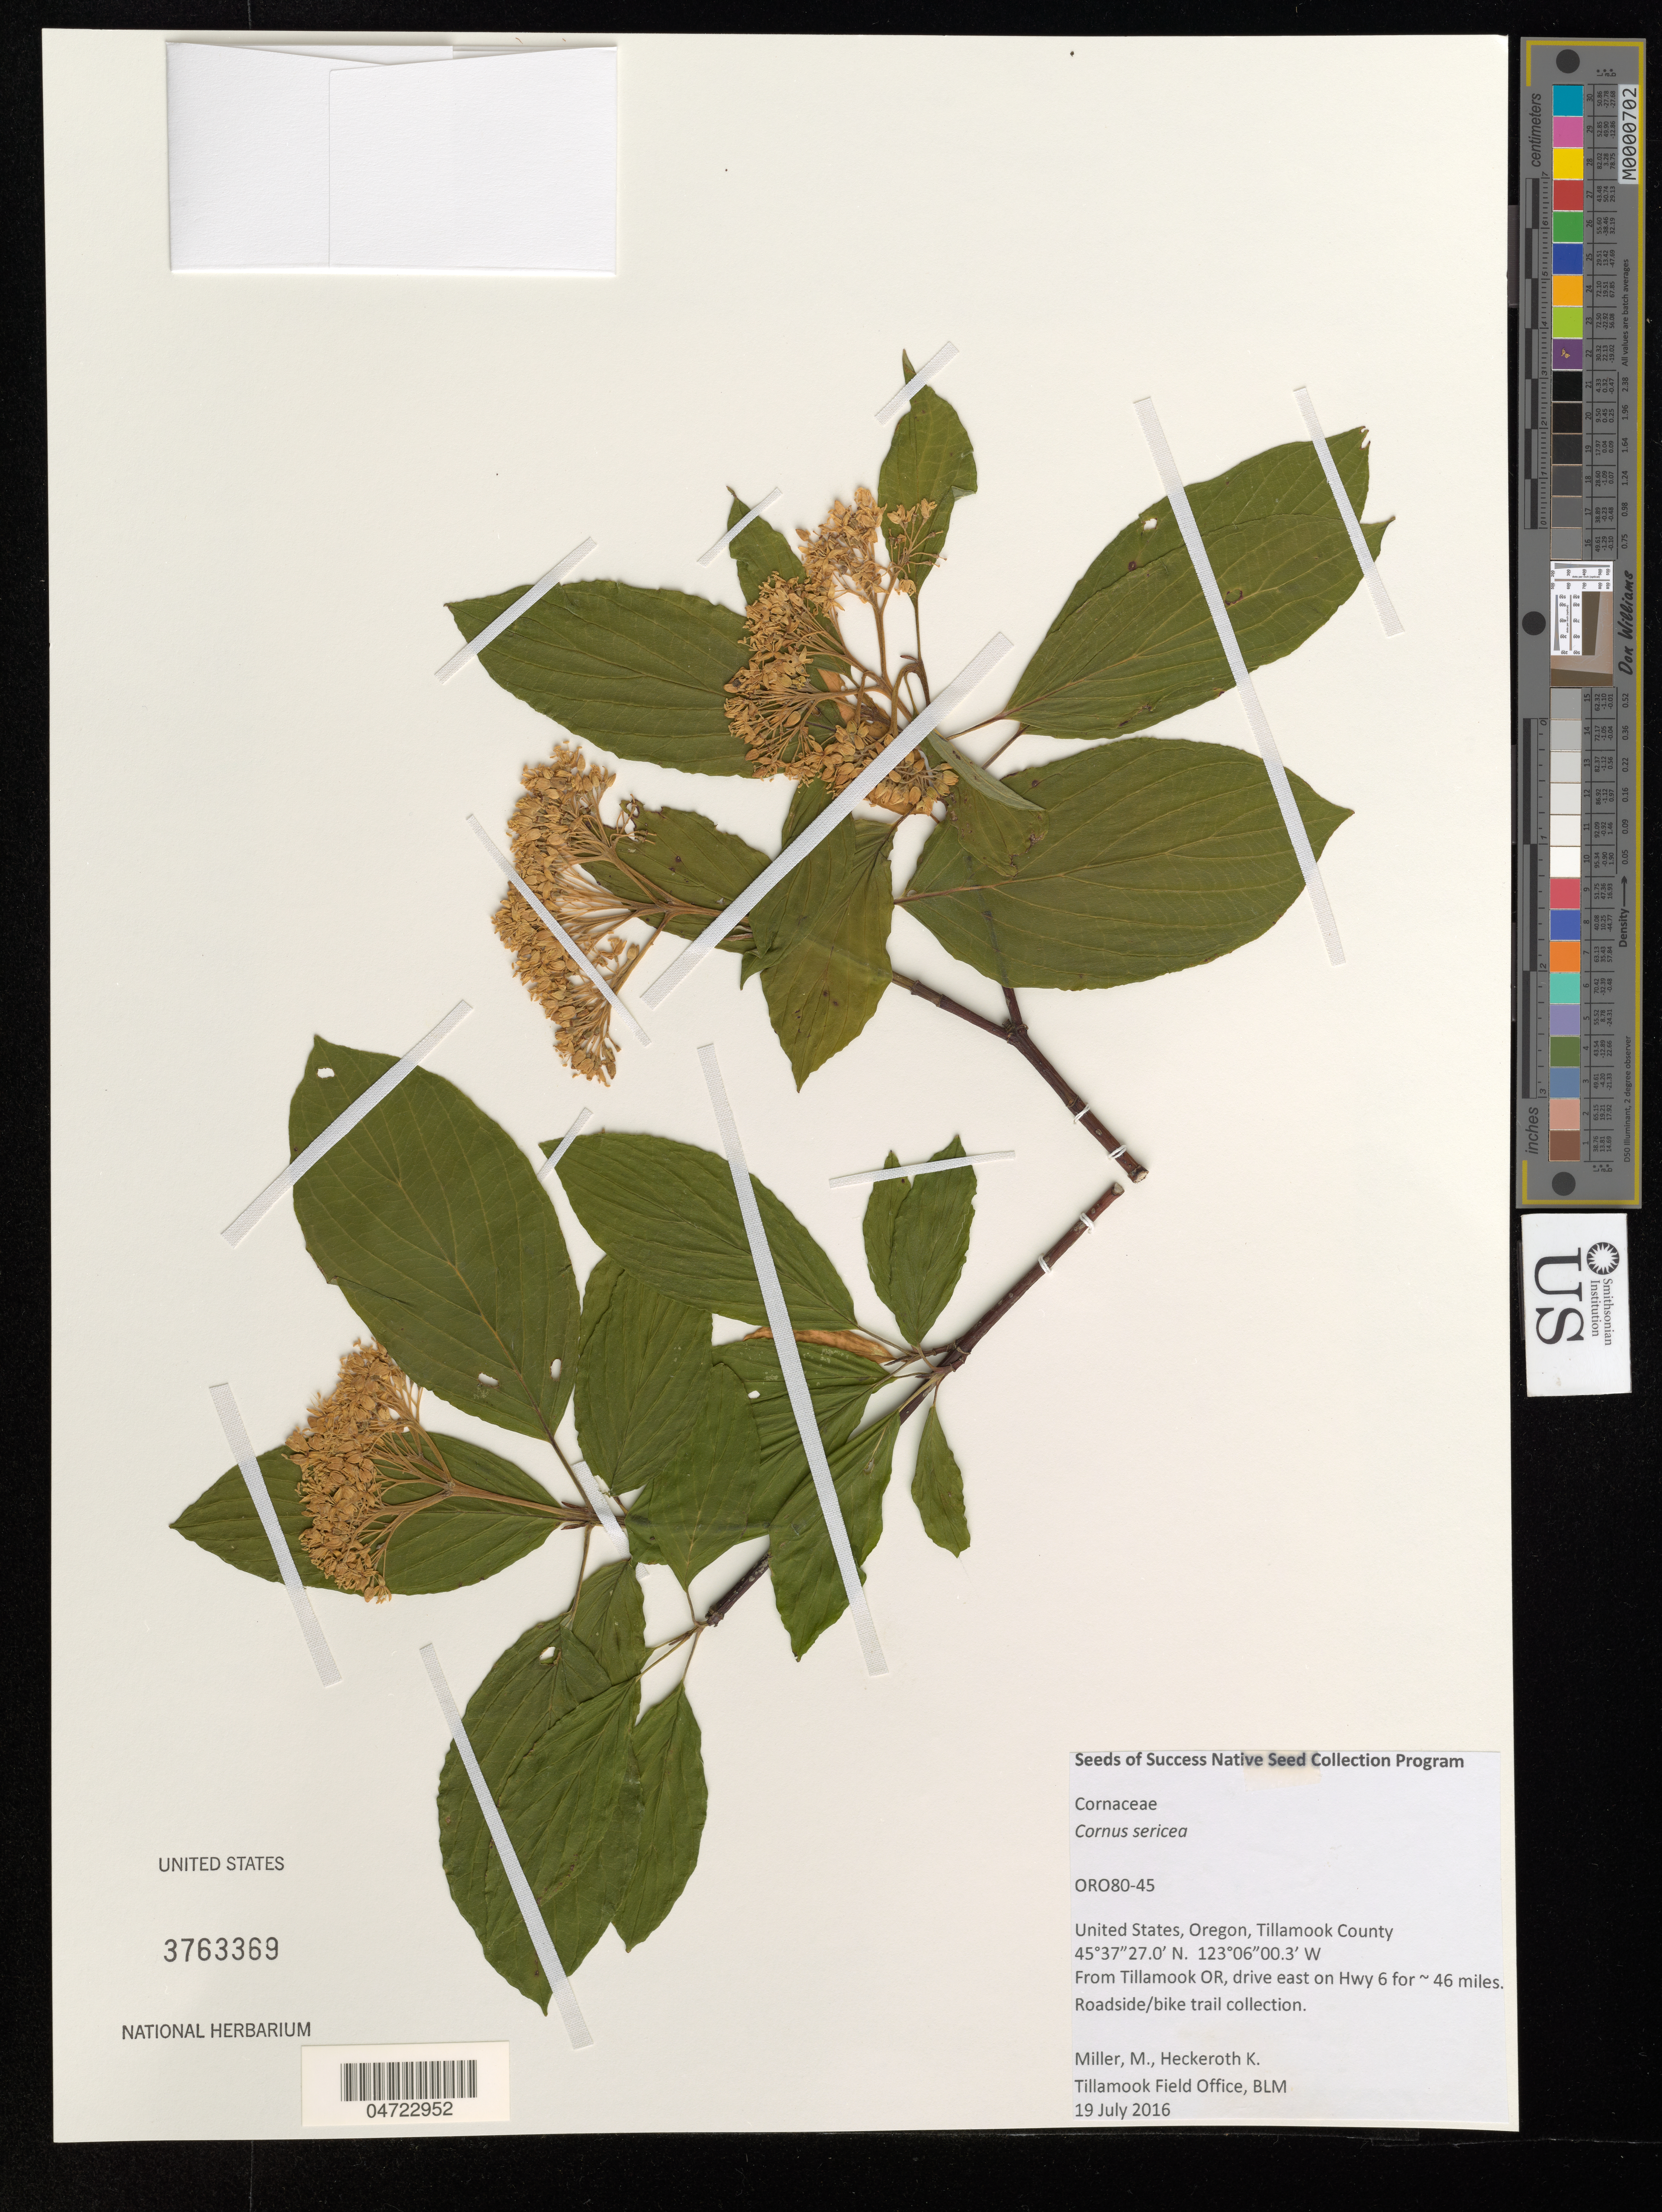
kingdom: Plantae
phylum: Tracheophyta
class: Magnoliopsida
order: Cornales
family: Cornaceae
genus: Cornus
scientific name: Cornus sericea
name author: L.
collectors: M. Miller & K. Heckeroth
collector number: ORO80-45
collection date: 2016-07-19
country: United States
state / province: Oregon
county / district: Tillamook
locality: Tillamook County. From Tillamook OR, drive east on Hwy 6 for ~46 miles.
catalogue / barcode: US 3763369